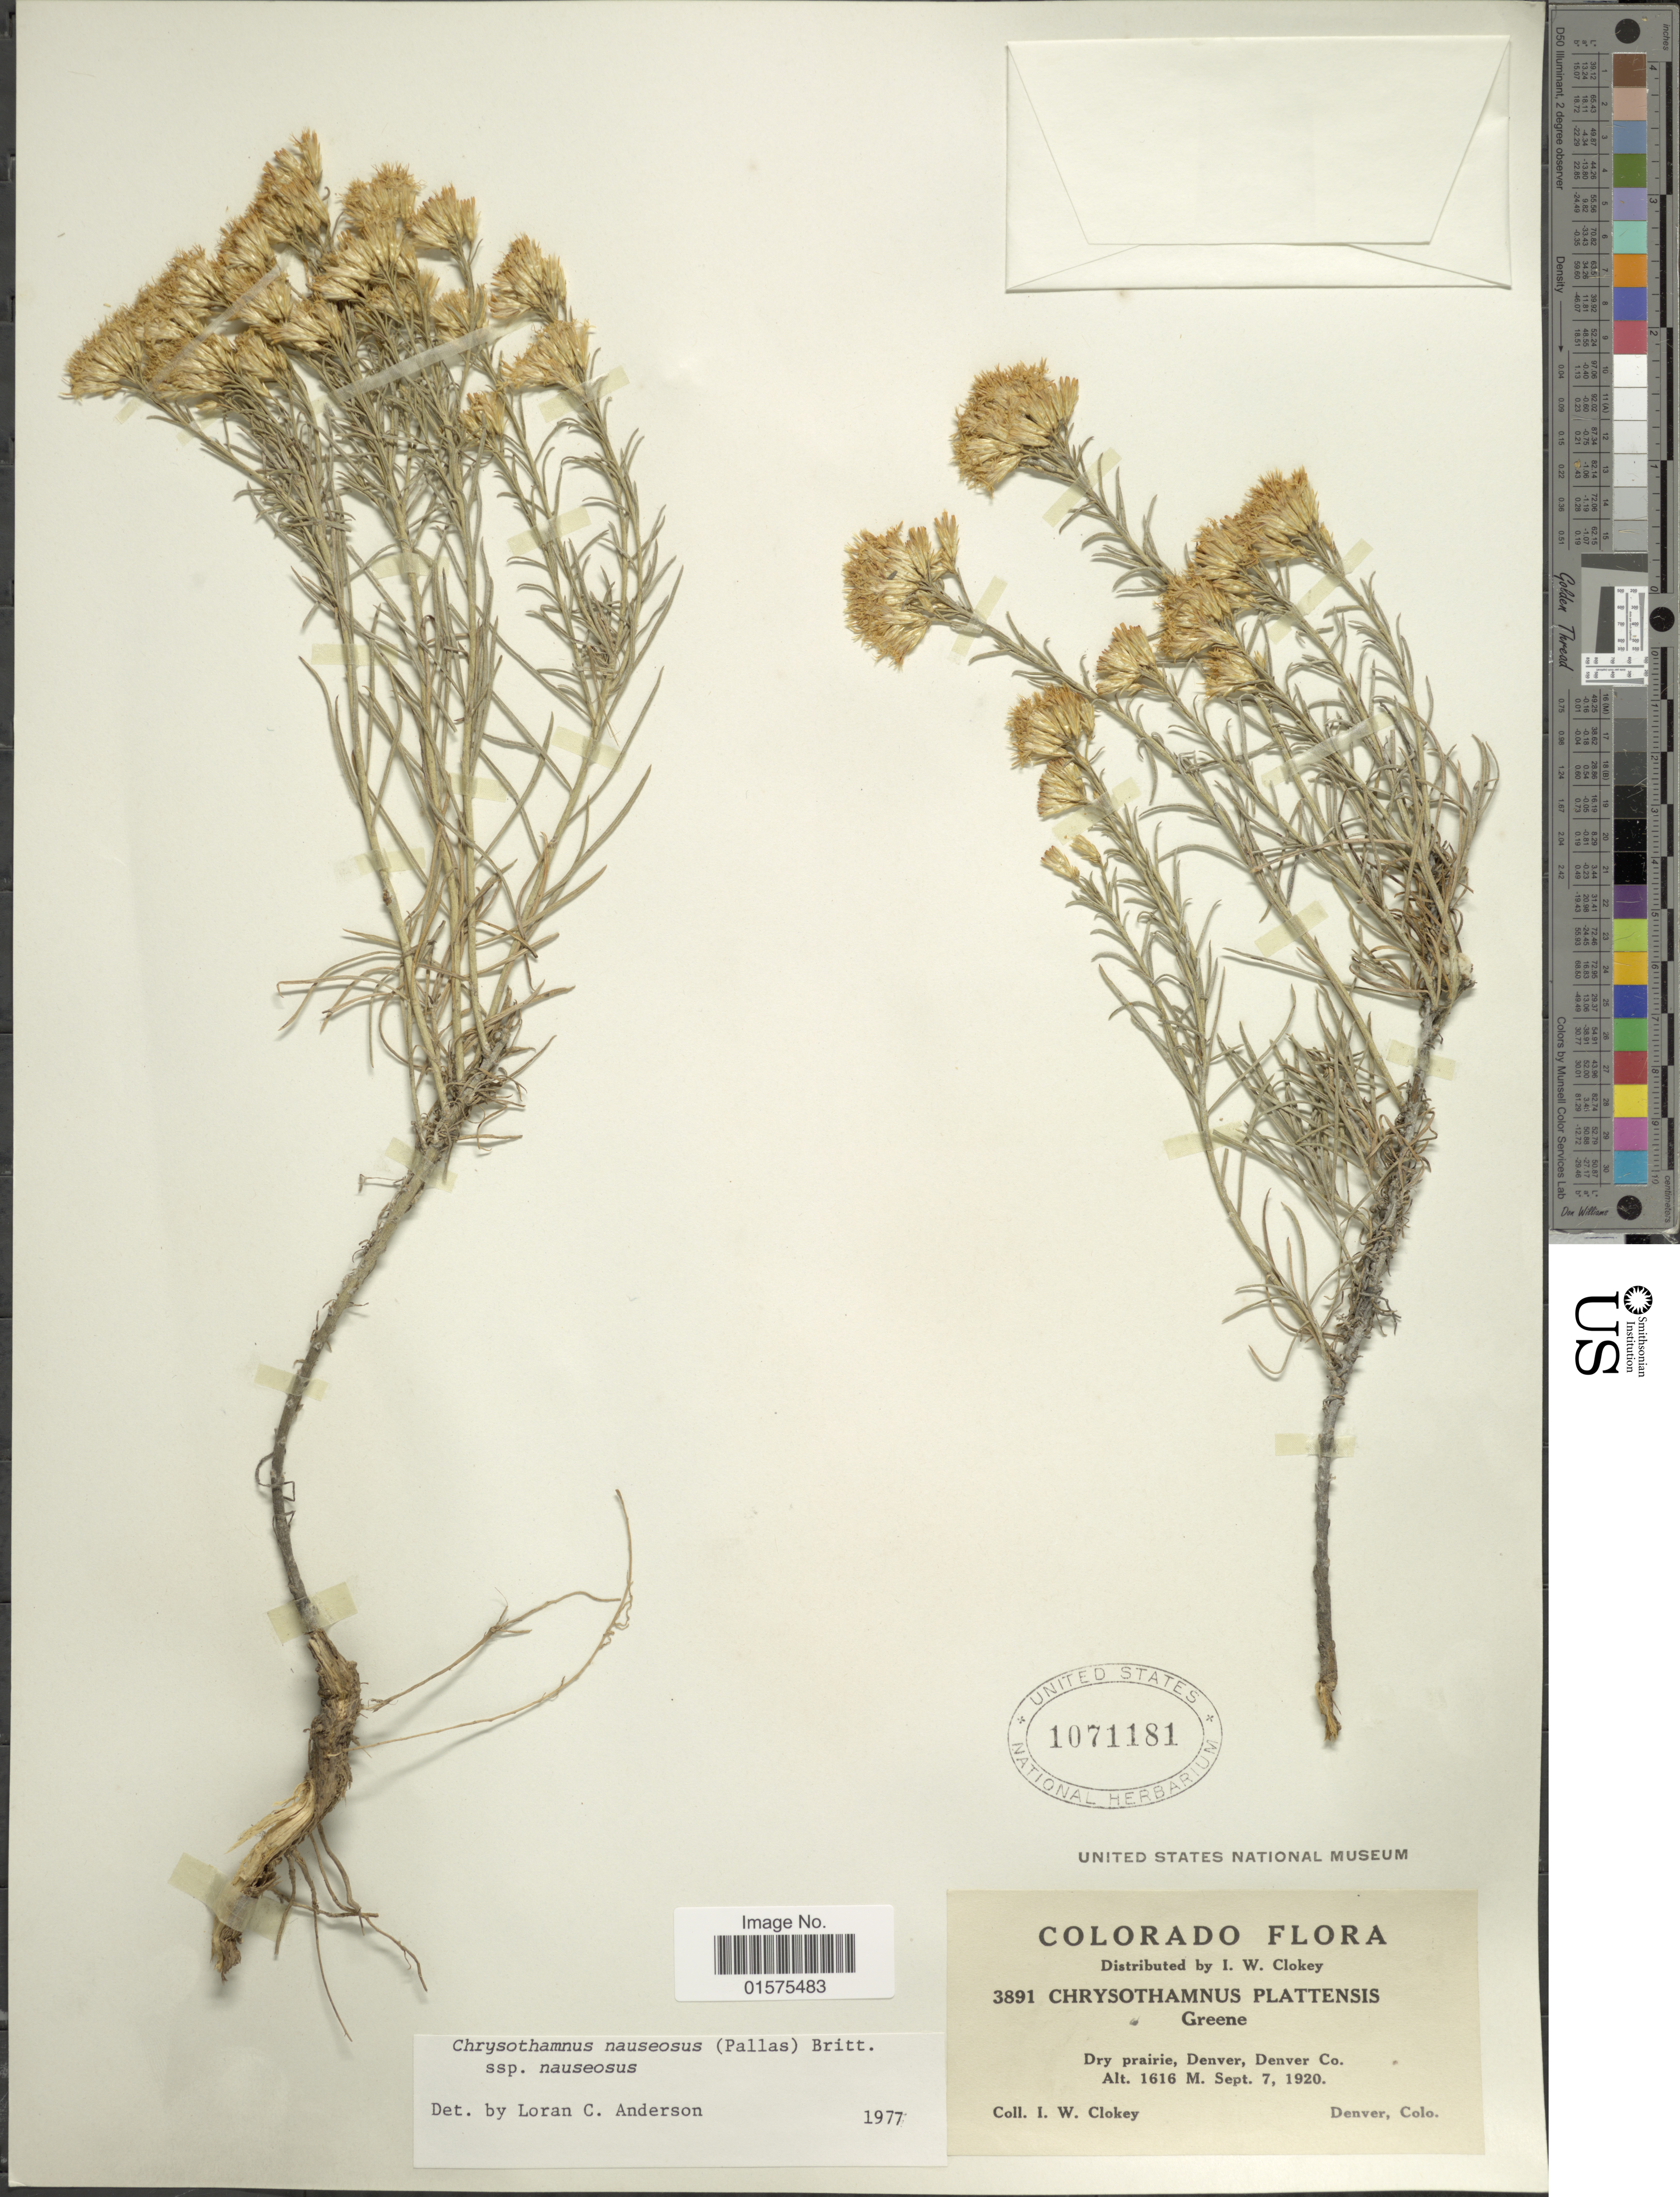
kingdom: Plantae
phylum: Tracheophyta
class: Magnoliopsida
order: Asterales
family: Asteraceae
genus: Ericameria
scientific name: Ericameria nauseosa var. nauseosa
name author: (Pall. ex Pursh) G.L. Nesom & G.I. Baird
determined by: Urbatsch, Lowell E., Curator (LSU), Louisiana State University (UNITED STATES)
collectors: I. W. Clokey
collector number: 3891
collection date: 1920-09-07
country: United States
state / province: Colorado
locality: Denver, Denver Co.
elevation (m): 1616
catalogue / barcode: US 1071181